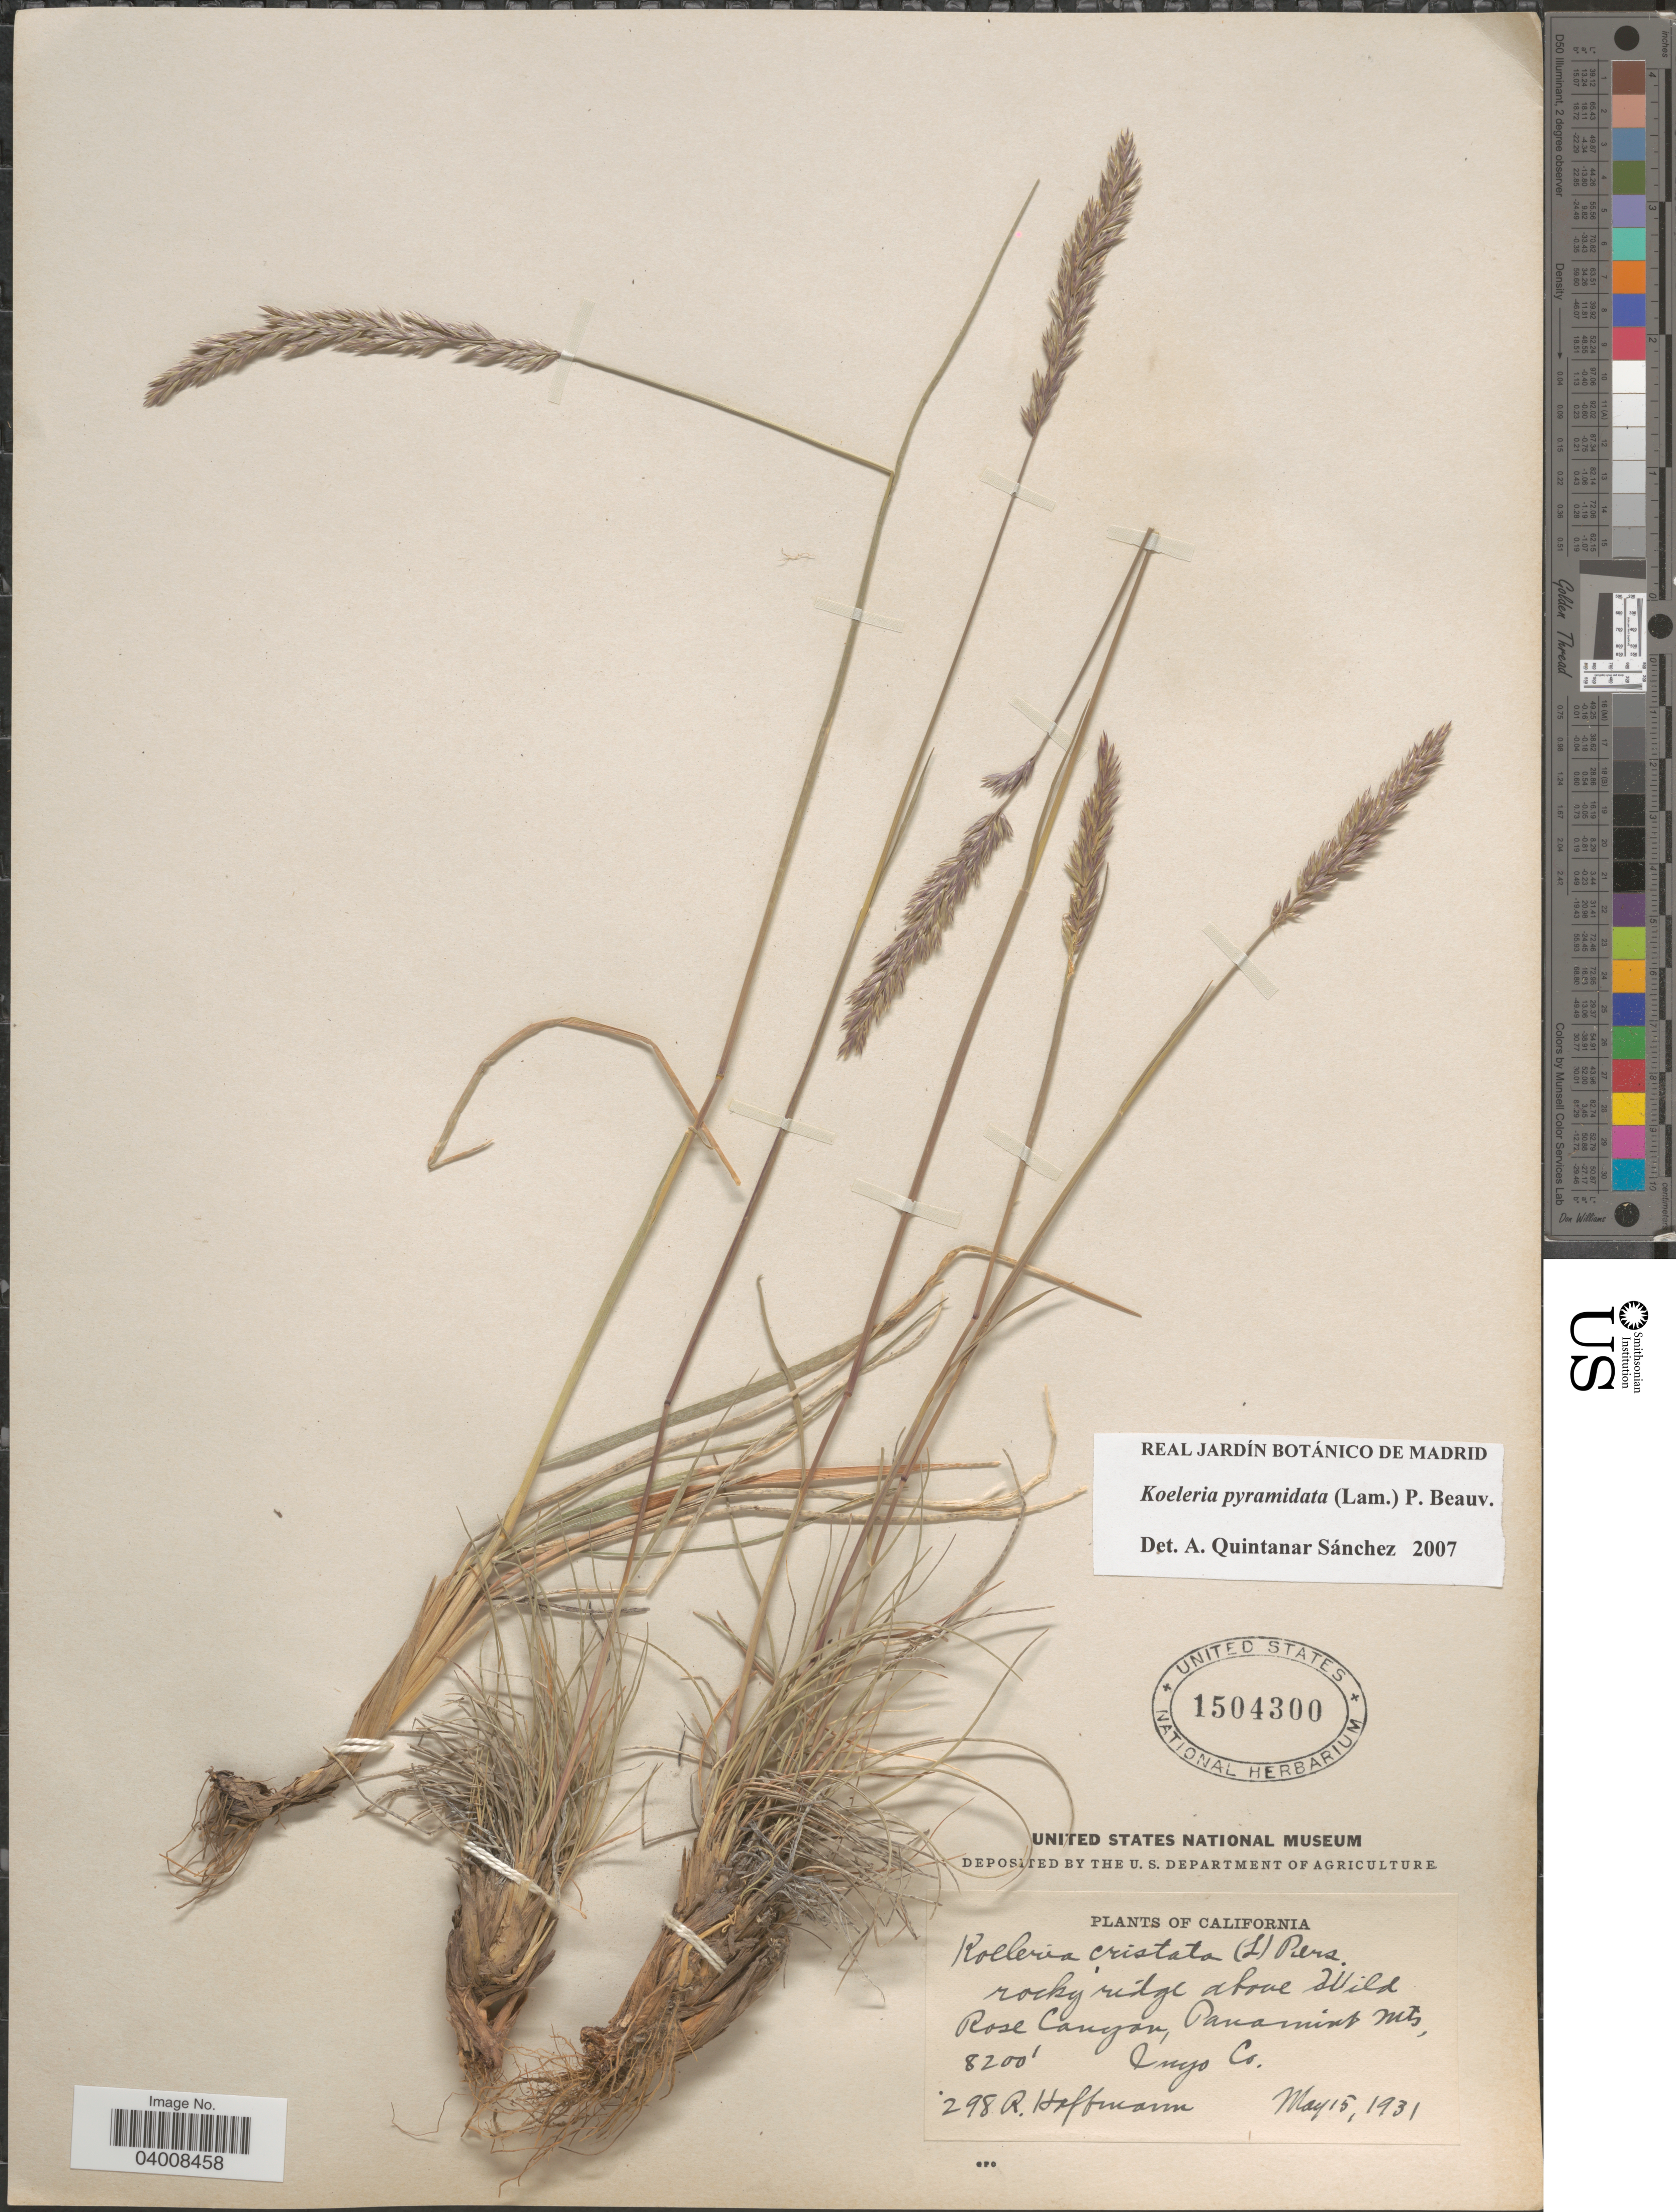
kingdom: Plantae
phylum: Tracheophyta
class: Liliopsida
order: Poales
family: Poaceae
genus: Koeleria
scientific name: Koeleria pyramidata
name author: (Lam.) P. Beauv.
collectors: R. Hoffmann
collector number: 298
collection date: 1931-05-15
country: United States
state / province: California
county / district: Inyo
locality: Rocky ridge above Wild Rose Canyon, Panamint Mts. Inyo Co.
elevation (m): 2499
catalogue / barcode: US 1504300